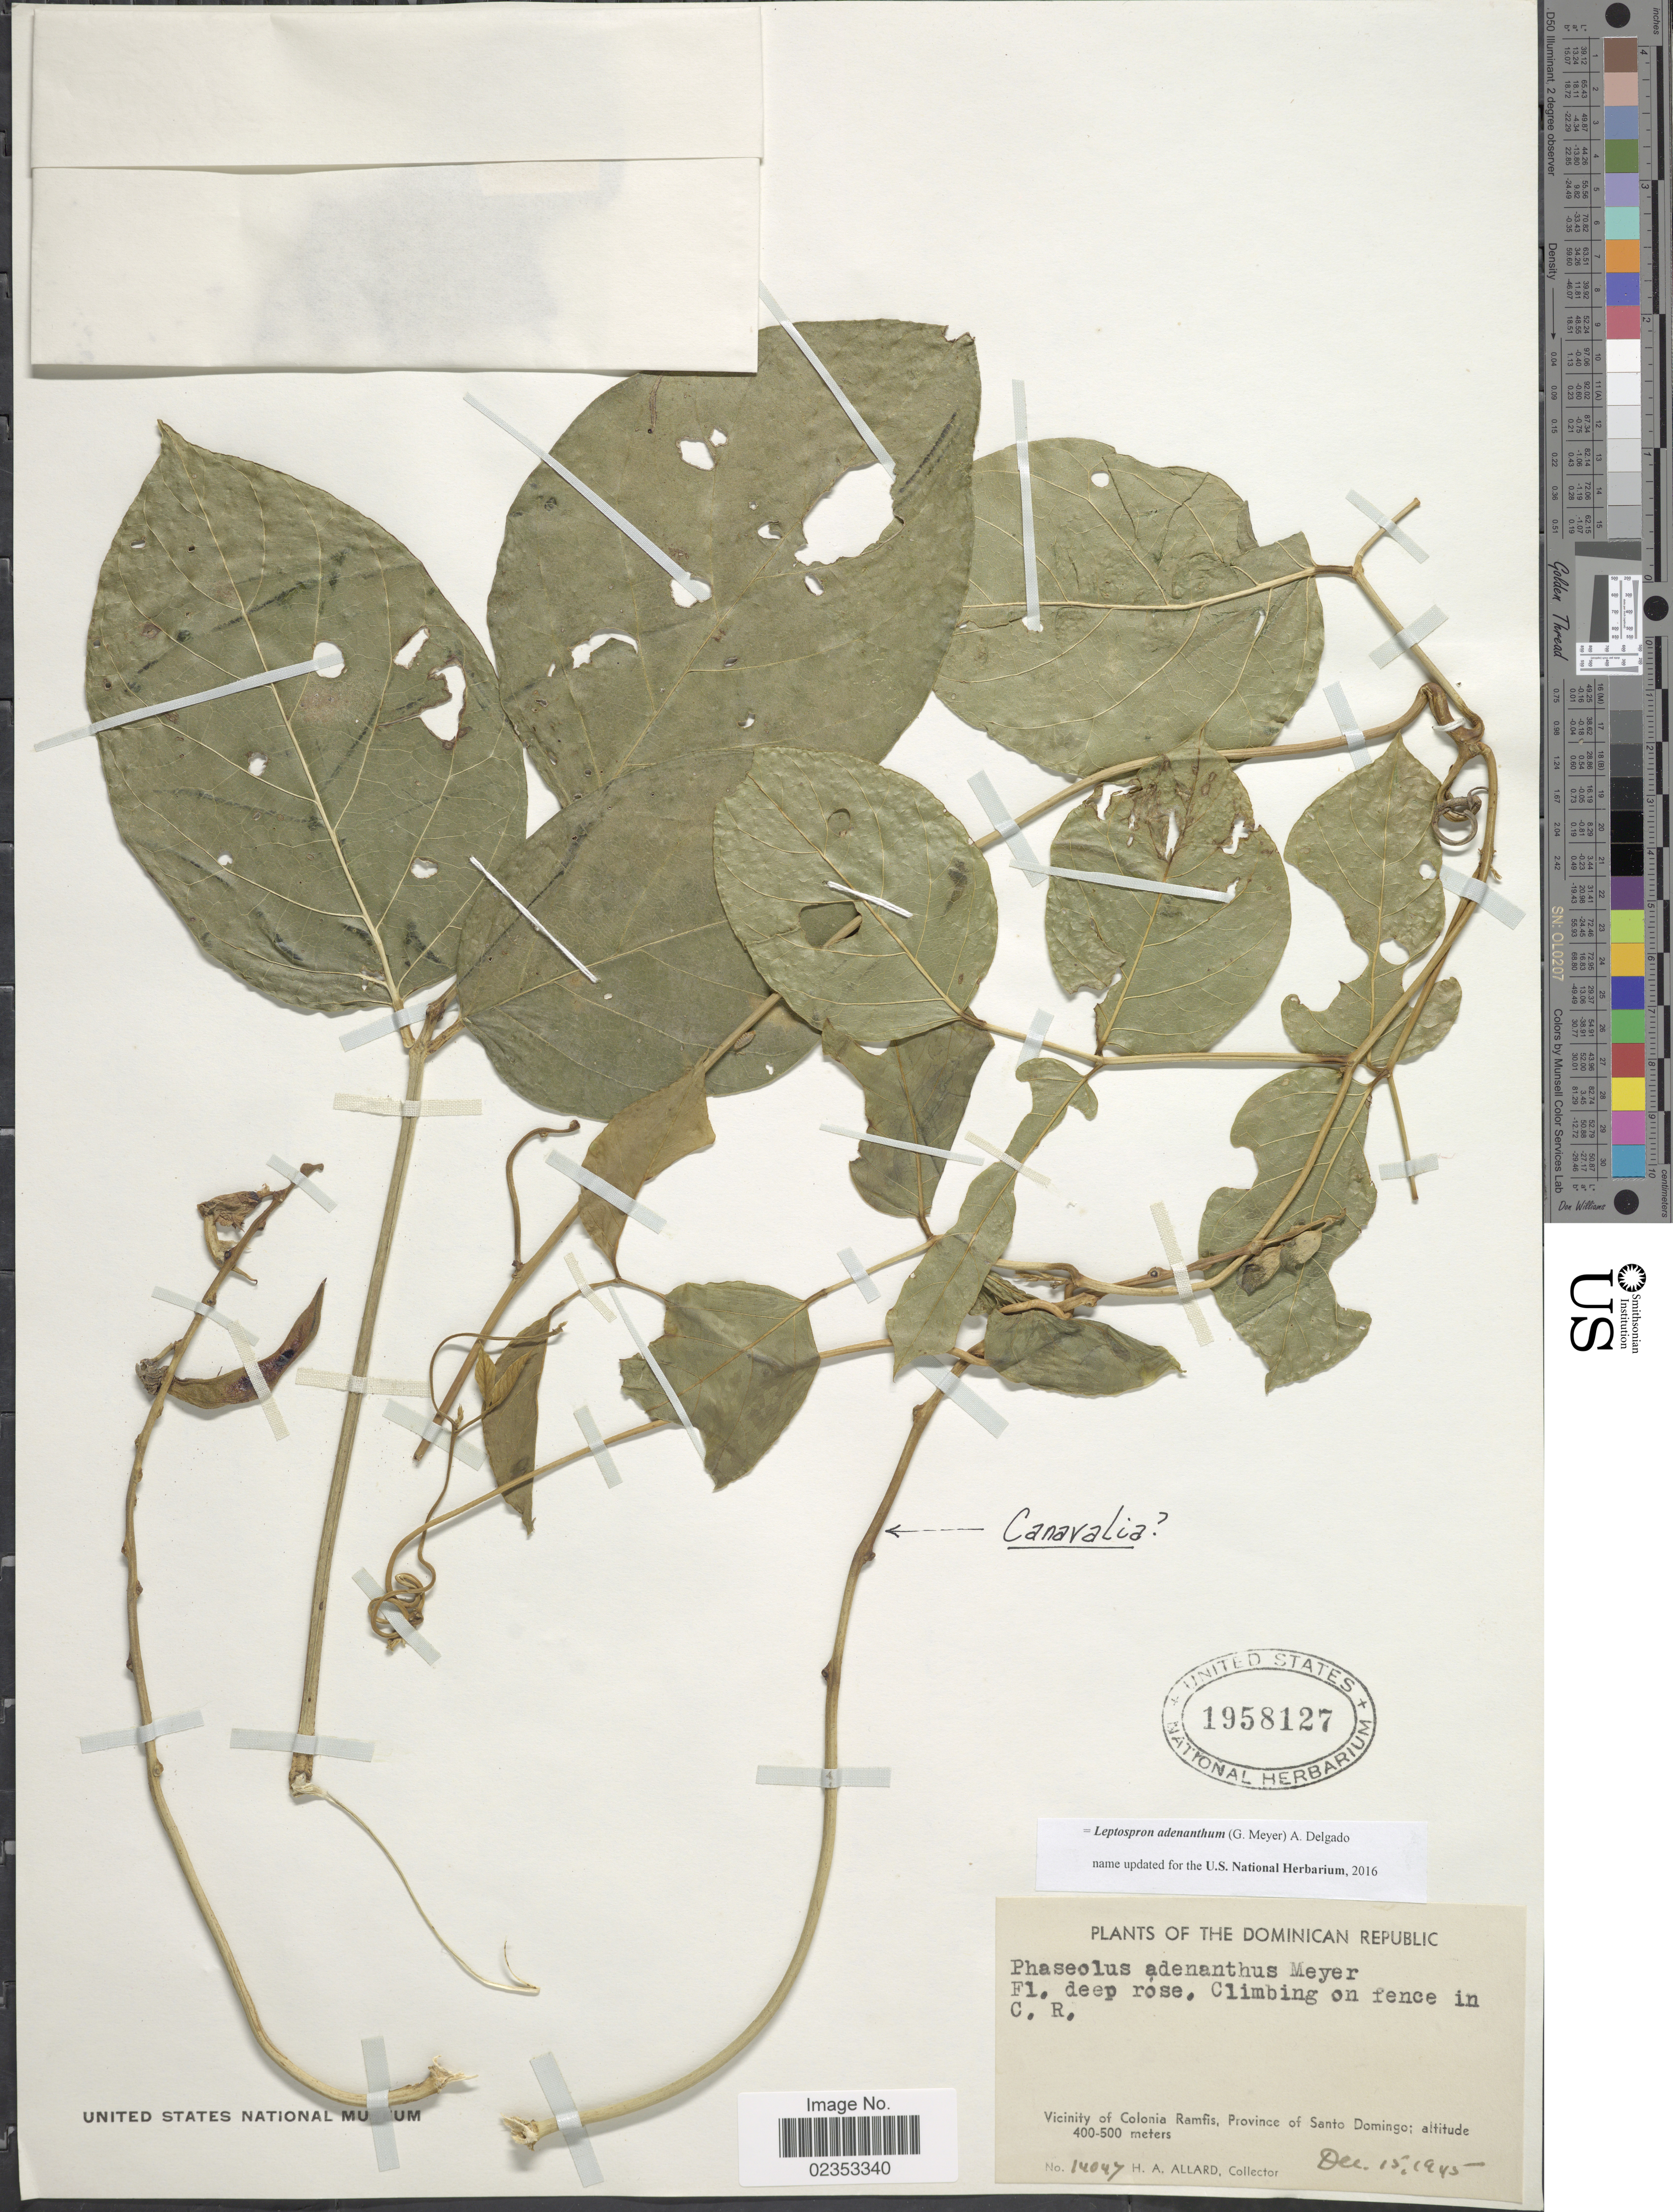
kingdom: Plantae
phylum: Tracheophyta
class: Magnoliopsida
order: Fabales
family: Fabaceae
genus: Leptospron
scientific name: Leptospron adenanthum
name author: (G. Mey.) A. Delgado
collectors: H. A. Allard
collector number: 14047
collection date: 1945-12-15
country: Dominican Republic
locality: Vicinity of Colonia Ramfits, Province of Santo Domingo.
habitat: climbing on fence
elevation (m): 400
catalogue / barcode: US 1958127